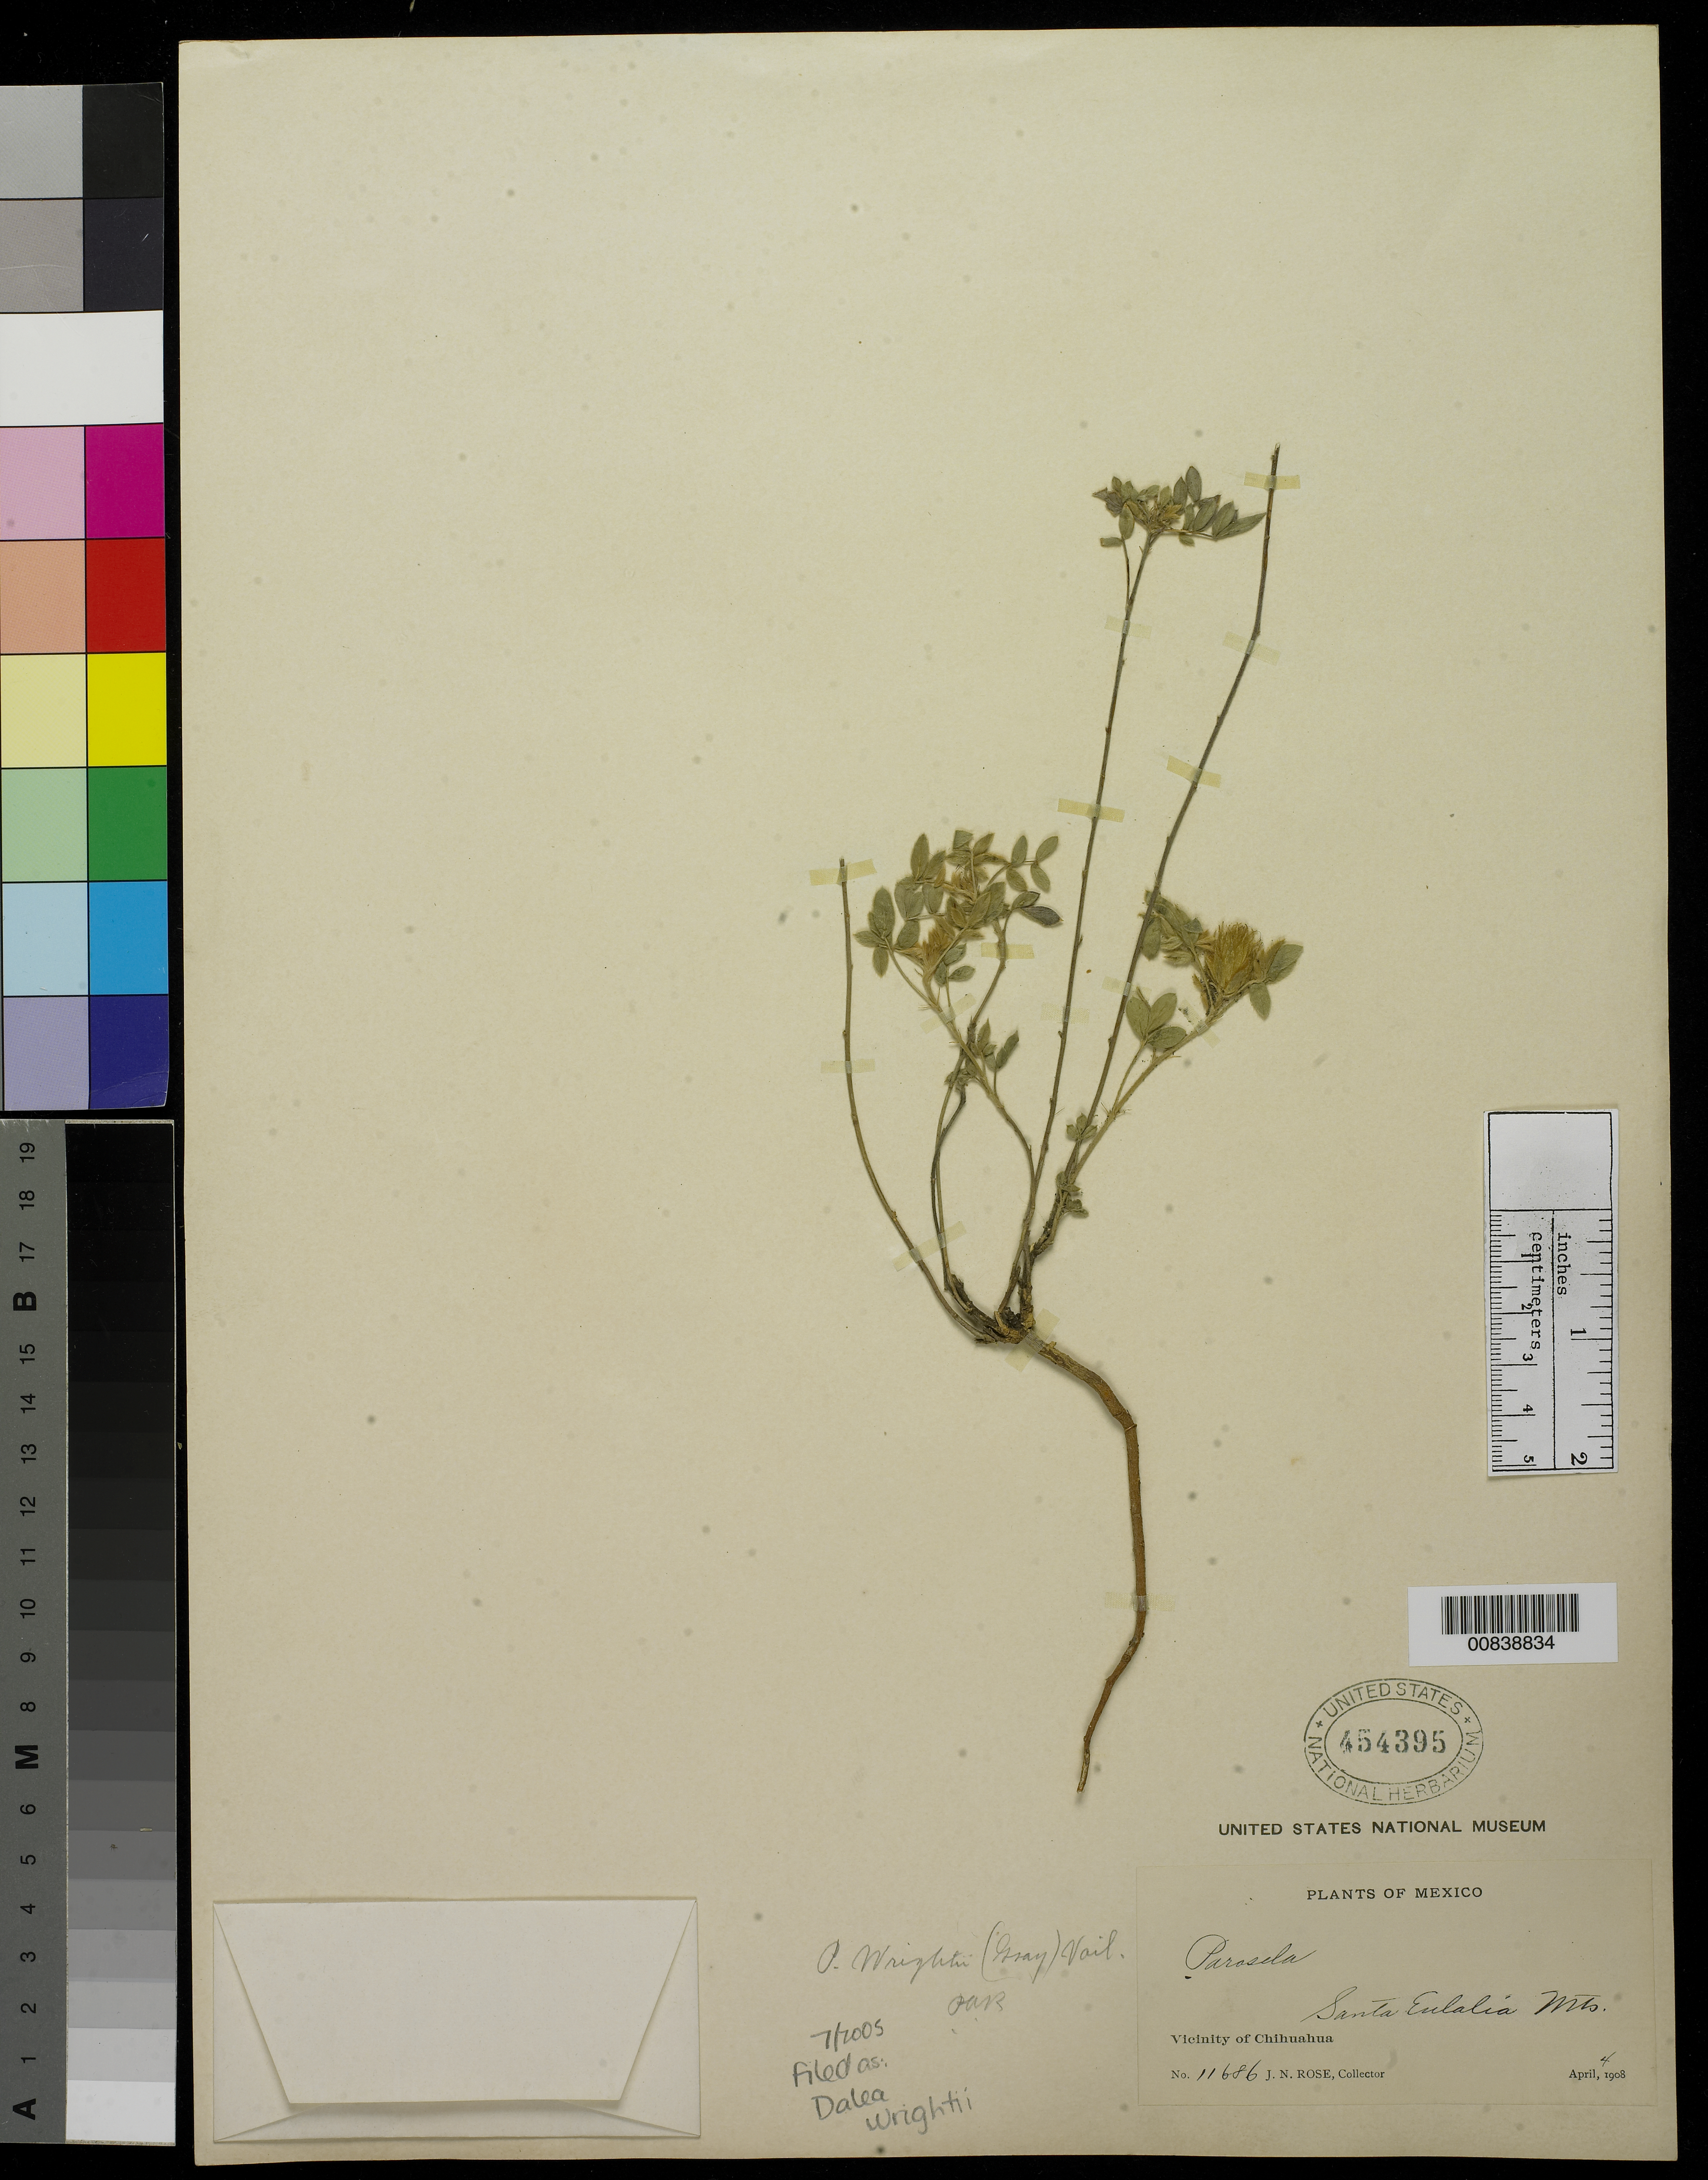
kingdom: Plantae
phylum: Tracheophyta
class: Magnoliopsida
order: Fabales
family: Fabaceae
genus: Dalea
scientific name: Dalea wrightii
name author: A. Gray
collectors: J. N. Rose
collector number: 11686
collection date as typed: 04 Apr 1908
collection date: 1908-04-04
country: Mexico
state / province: Chihuahua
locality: Santa Eulalia Mts., Vicinity of Chihuahua.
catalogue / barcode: US 454395